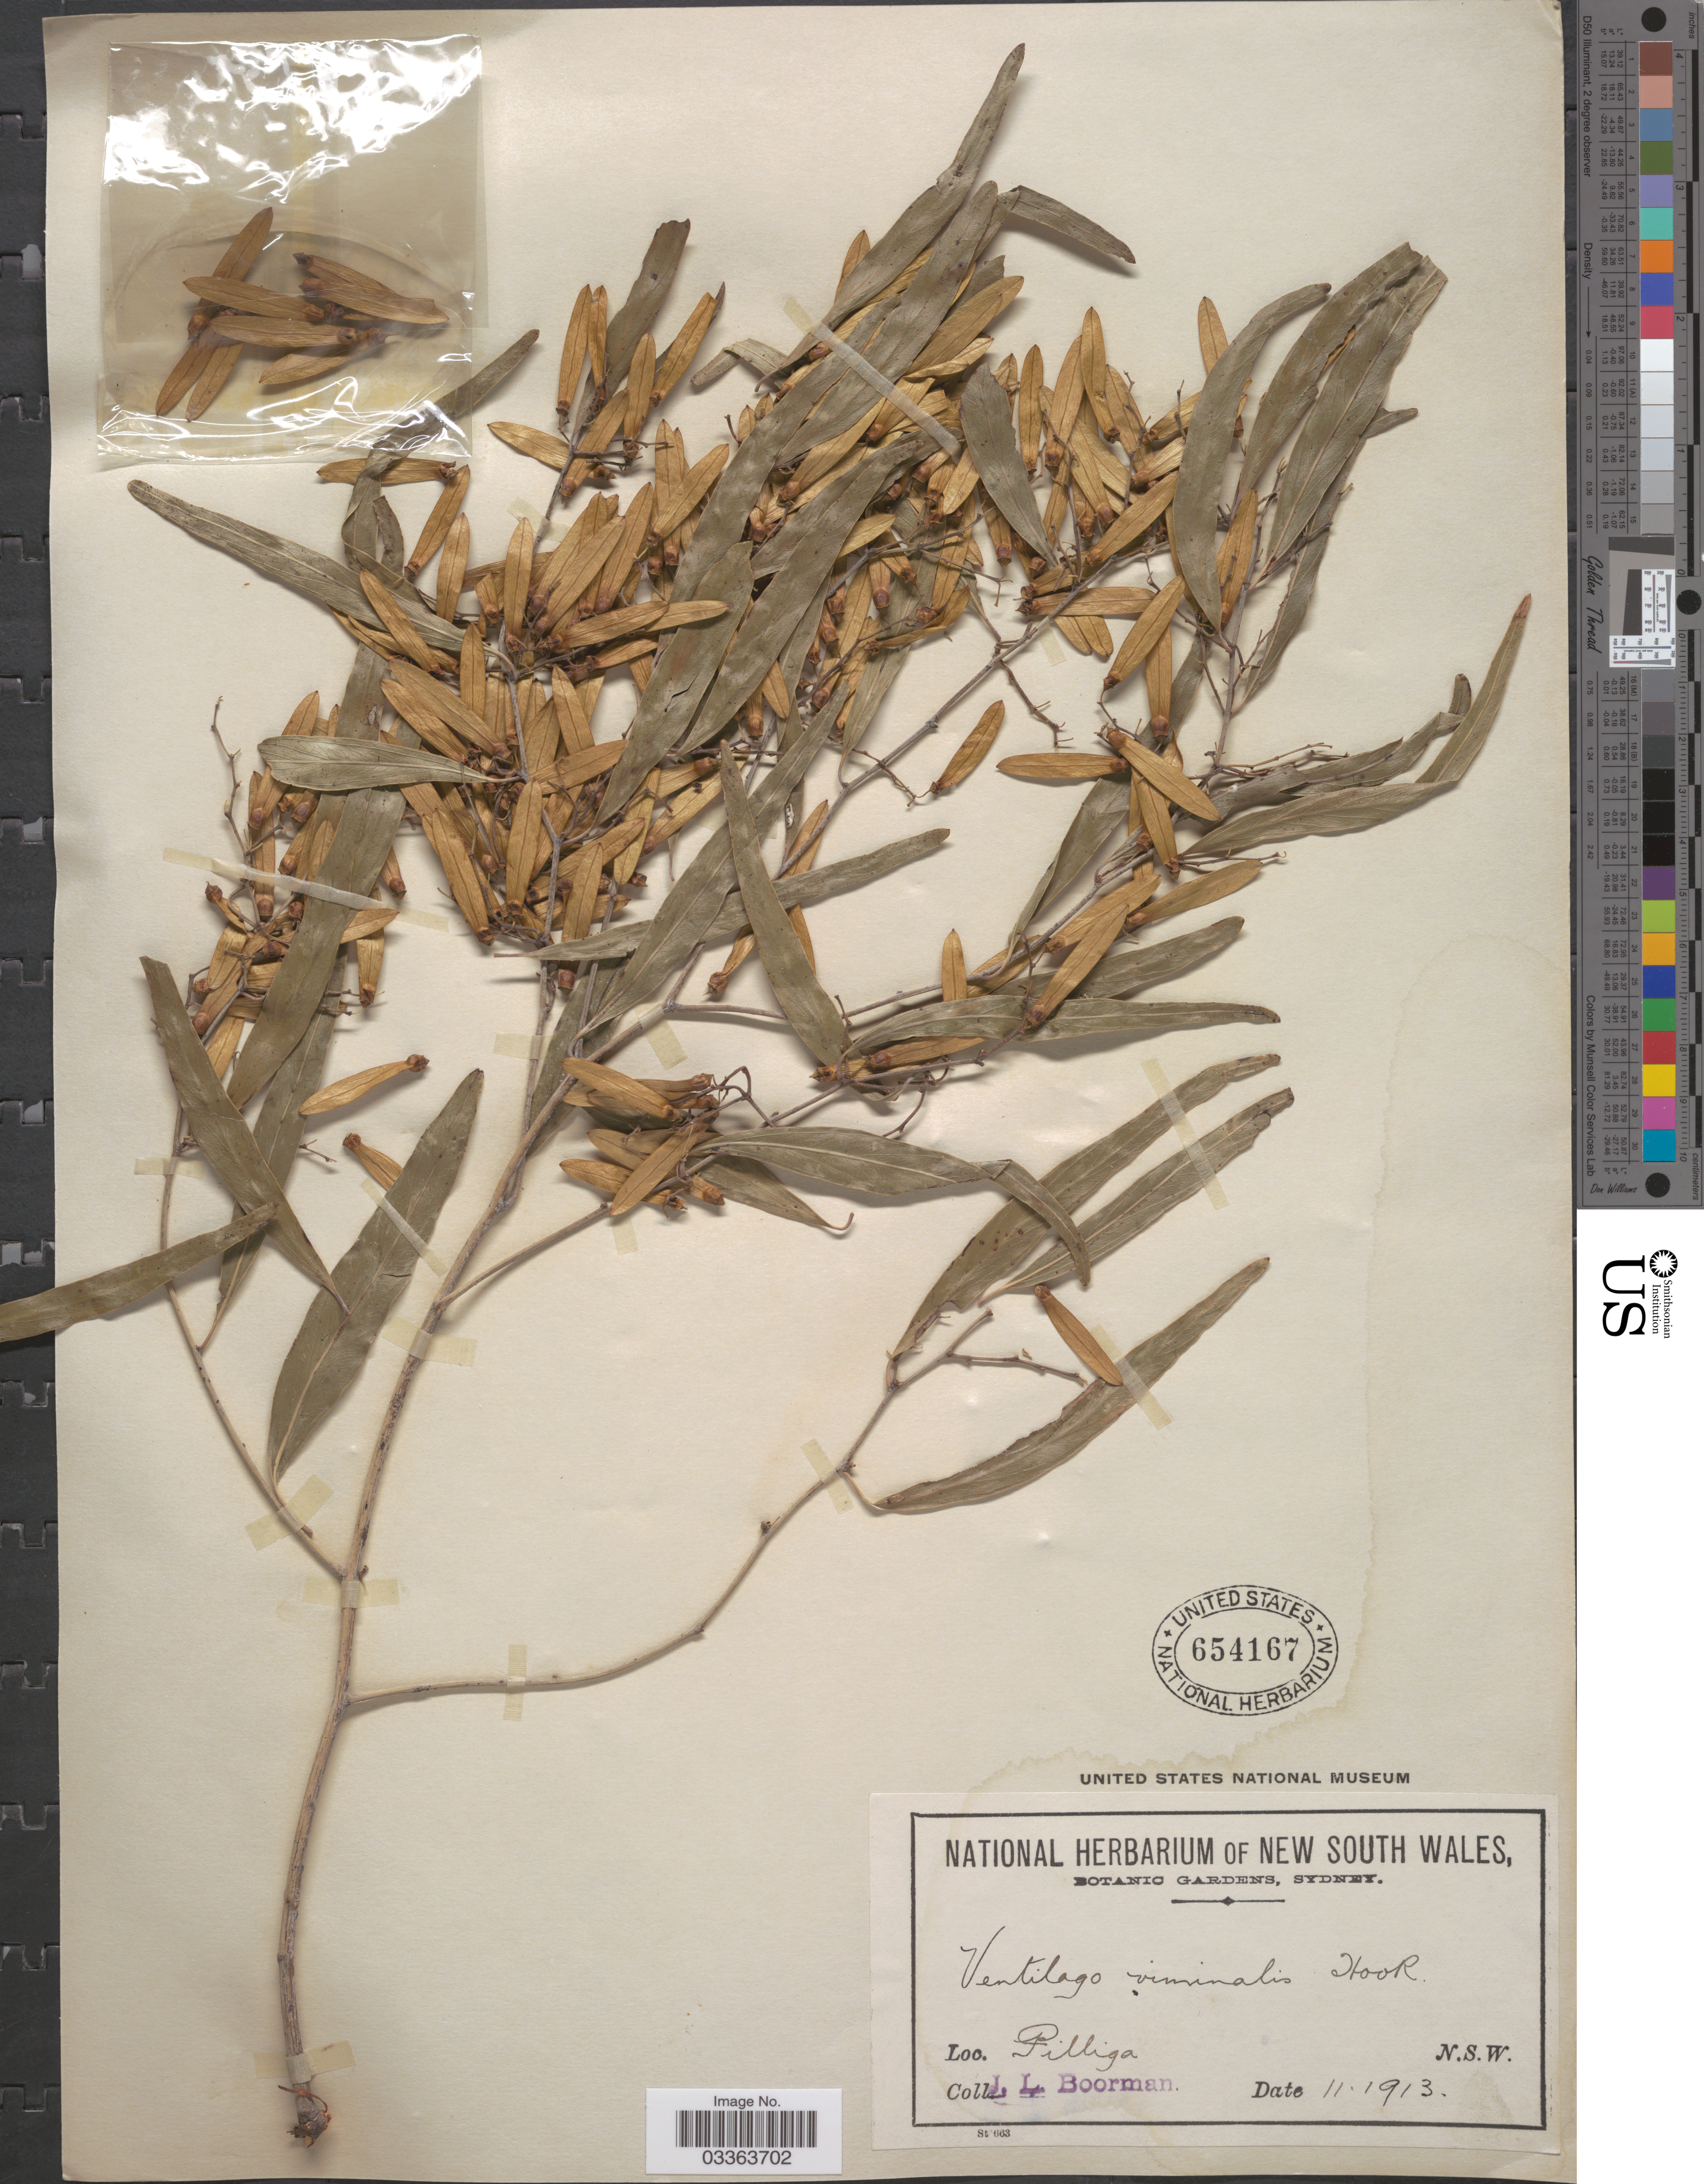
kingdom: Plantae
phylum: Tracheophyta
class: Magnoliopsida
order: Rosales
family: Rhamnaceae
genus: Ventilago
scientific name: Ventilago viminalis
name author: Hook.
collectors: J. Boorman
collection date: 1913-11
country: Australia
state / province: New South Wales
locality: Pilliga.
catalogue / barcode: US 654167